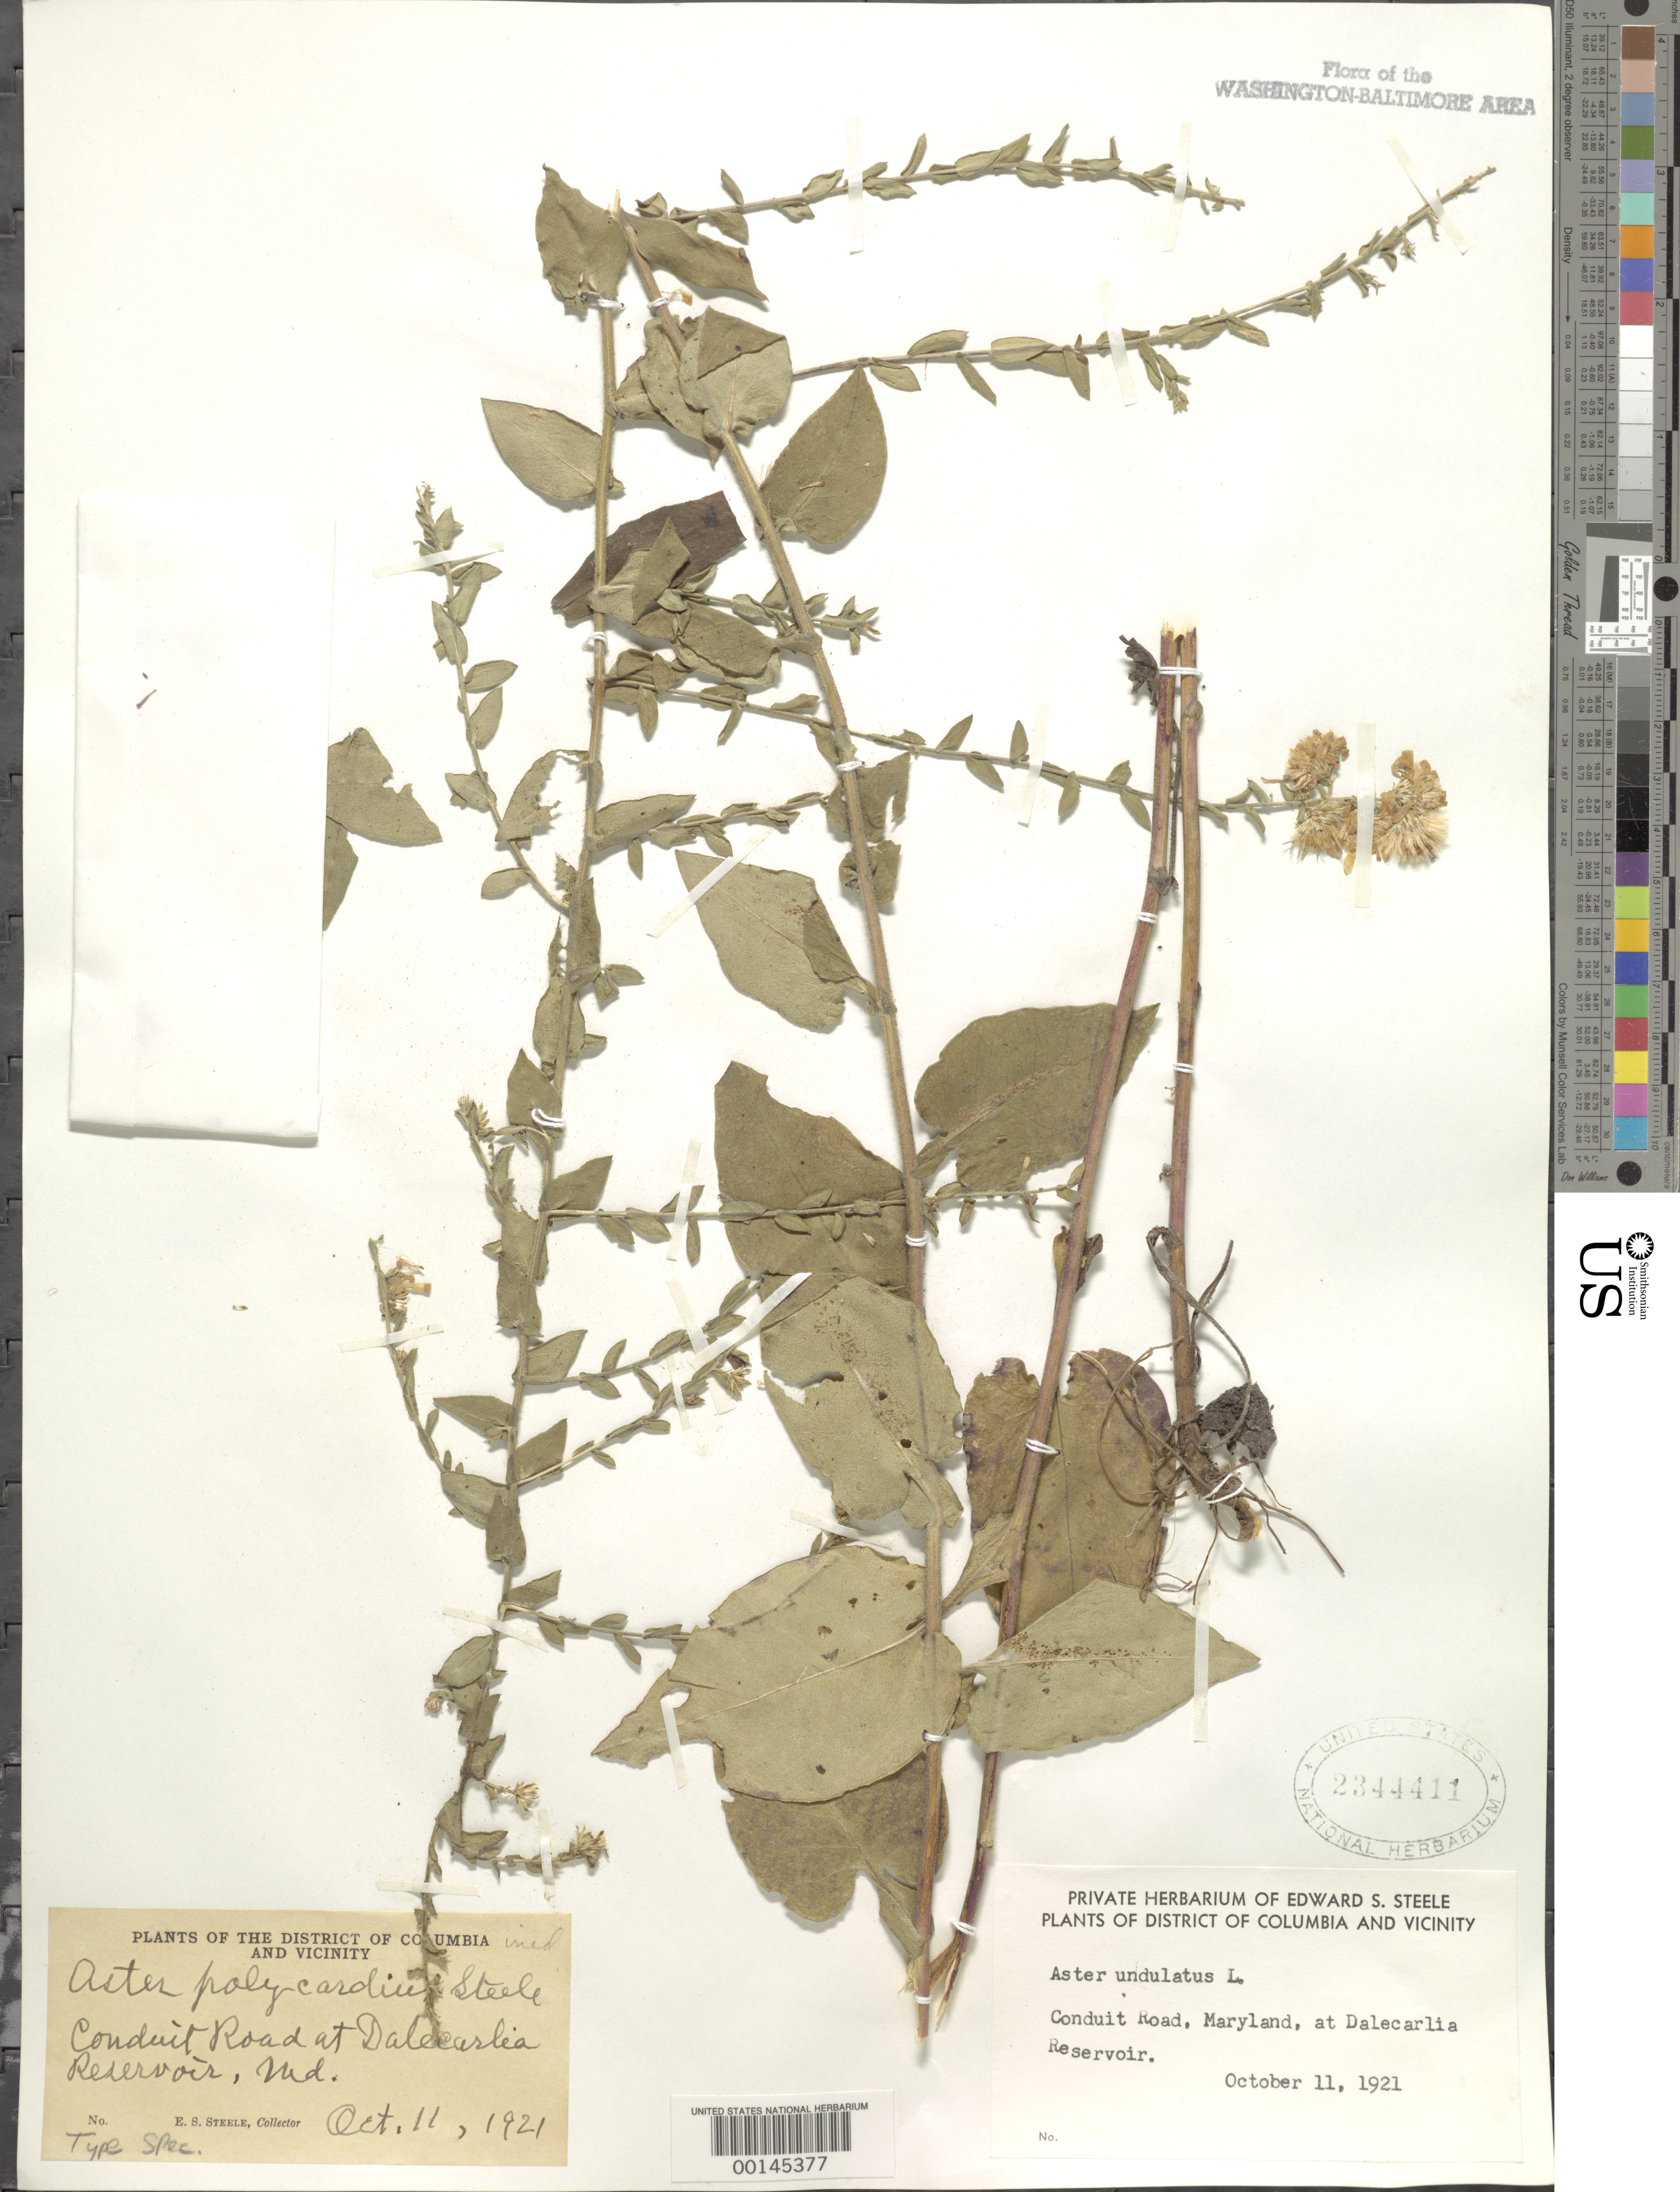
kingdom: Plantae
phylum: Tracheophyta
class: Magnoliopsida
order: Asterales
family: Asteraceae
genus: Symphyotrichum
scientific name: Symphyotrichum undulatum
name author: (L.) G.L. Nesom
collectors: E. Steele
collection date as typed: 11 Oct 1921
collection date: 1921-10-11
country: United States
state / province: District of Columbia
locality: Conduit Road Dalecarlia Reservoir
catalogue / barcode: US 2344411